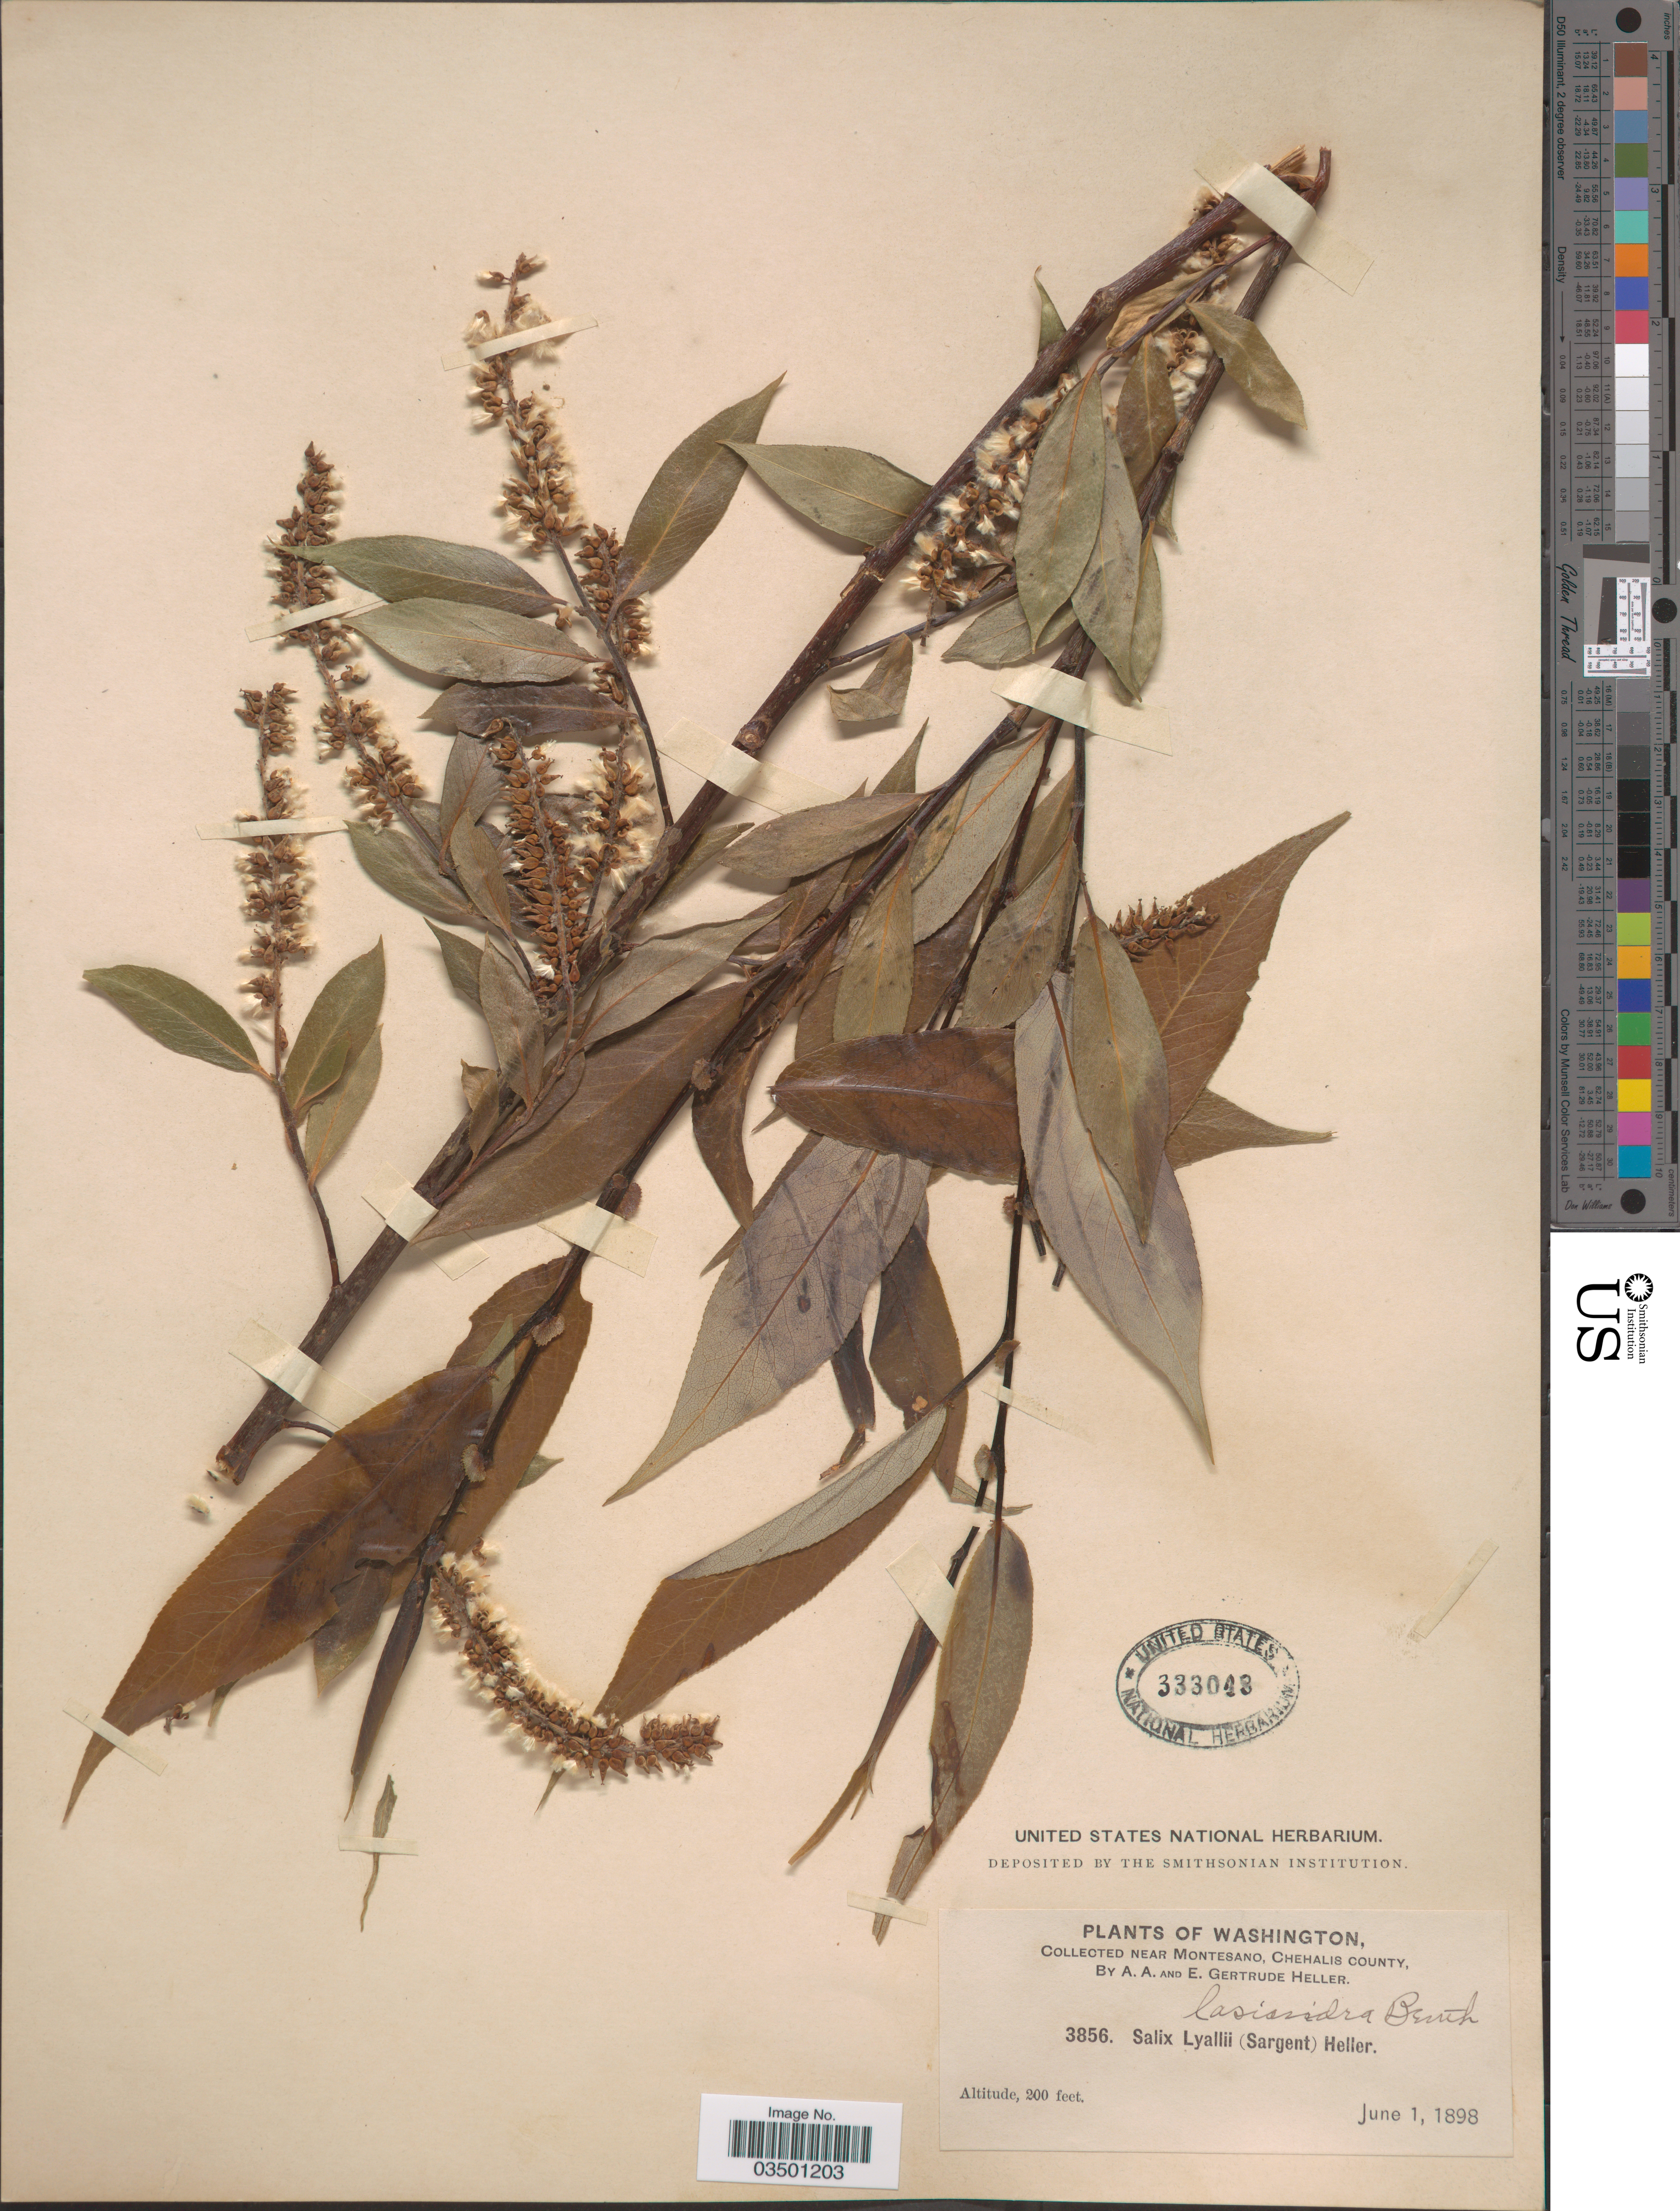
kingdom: Plantae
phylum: Tracheophyta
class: Magnoliopsida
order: Malpighiales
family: Salicaceae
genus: Salix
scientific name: Salix lasiandra var. lyallii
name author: Sarg.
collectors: A. A. Heller & E. G. Heller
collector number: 3856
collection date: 1898-06-01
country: United States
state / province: Washington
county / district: Grays Harbor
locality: Near Montesano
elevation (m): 61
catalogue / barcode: US 333043